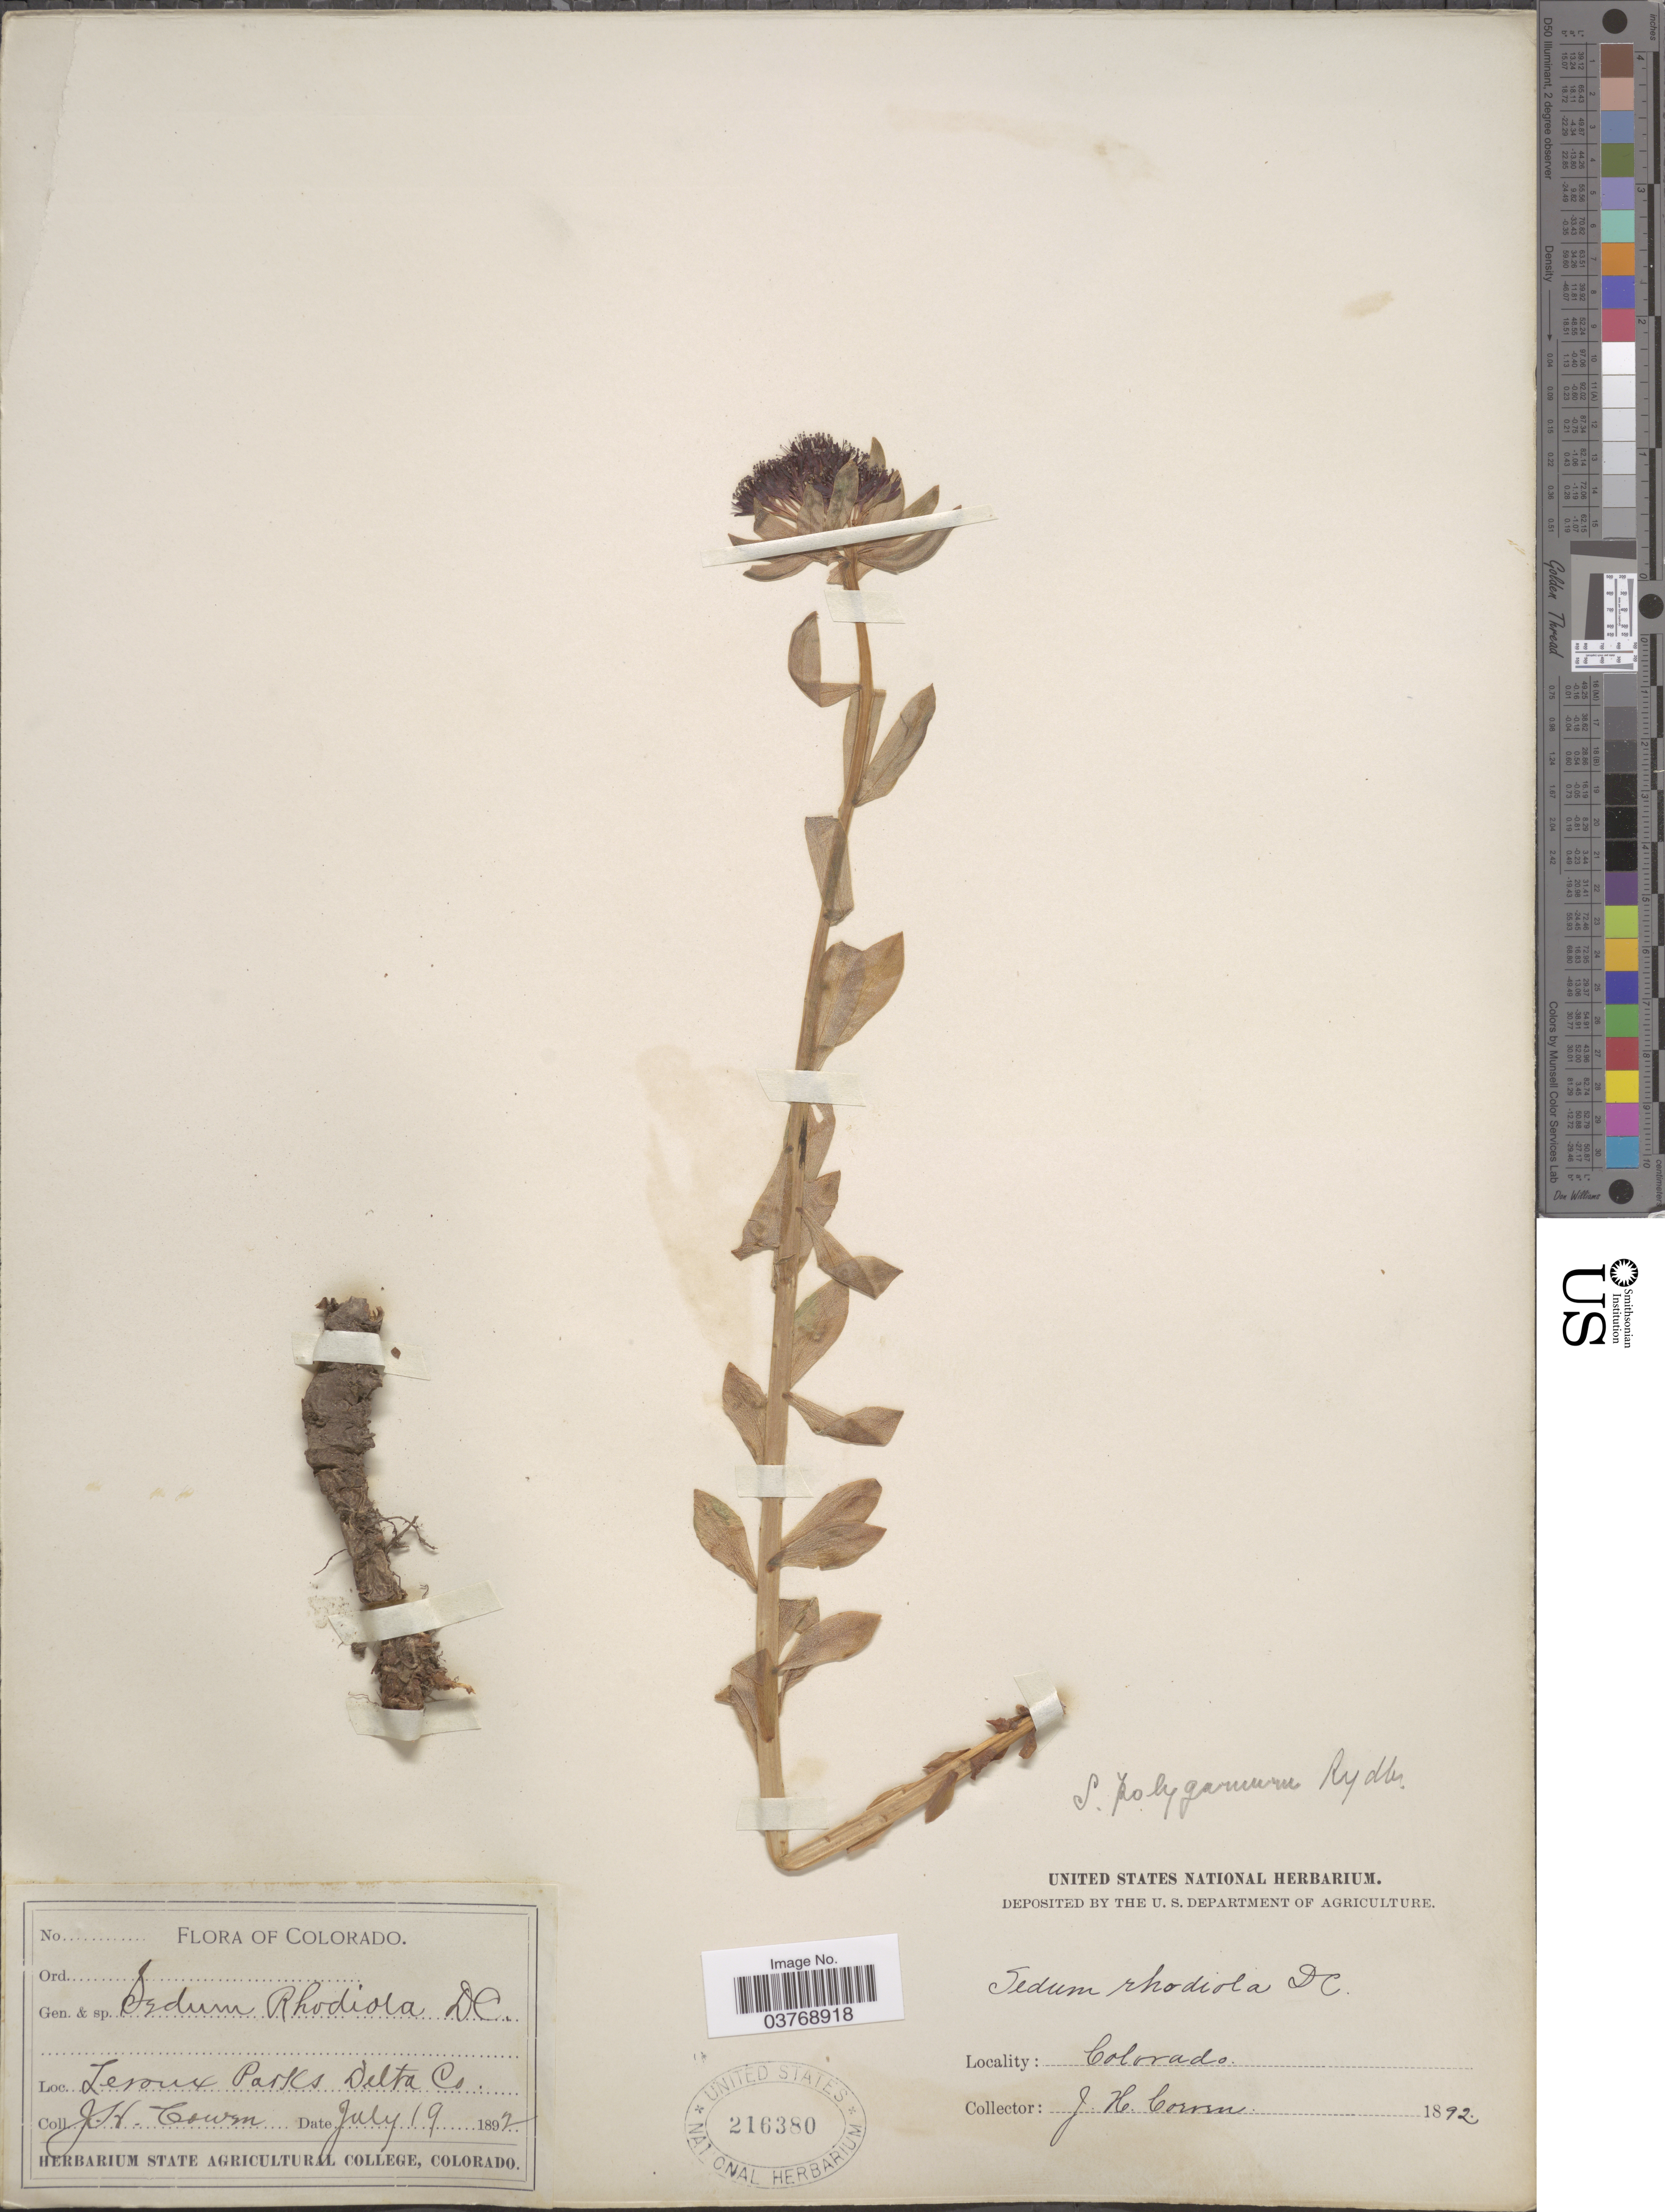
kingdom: Plantae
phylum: Tracheophyta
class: Magnoliopsida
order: Saxifragales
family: Crassulaceae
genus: Rhodiola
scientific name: Rhodiola integrifolia subsp. integrifolia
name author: Raf.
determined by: Strong, Mark T., (BOT), Smithsonian Institution - National Museum of Natural History (UNITED STATES)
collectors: J. H. Cowen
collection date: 1892-07-19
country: United States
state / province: Colorado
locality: Leroux Parks Delta Co.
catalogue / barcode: US 216380